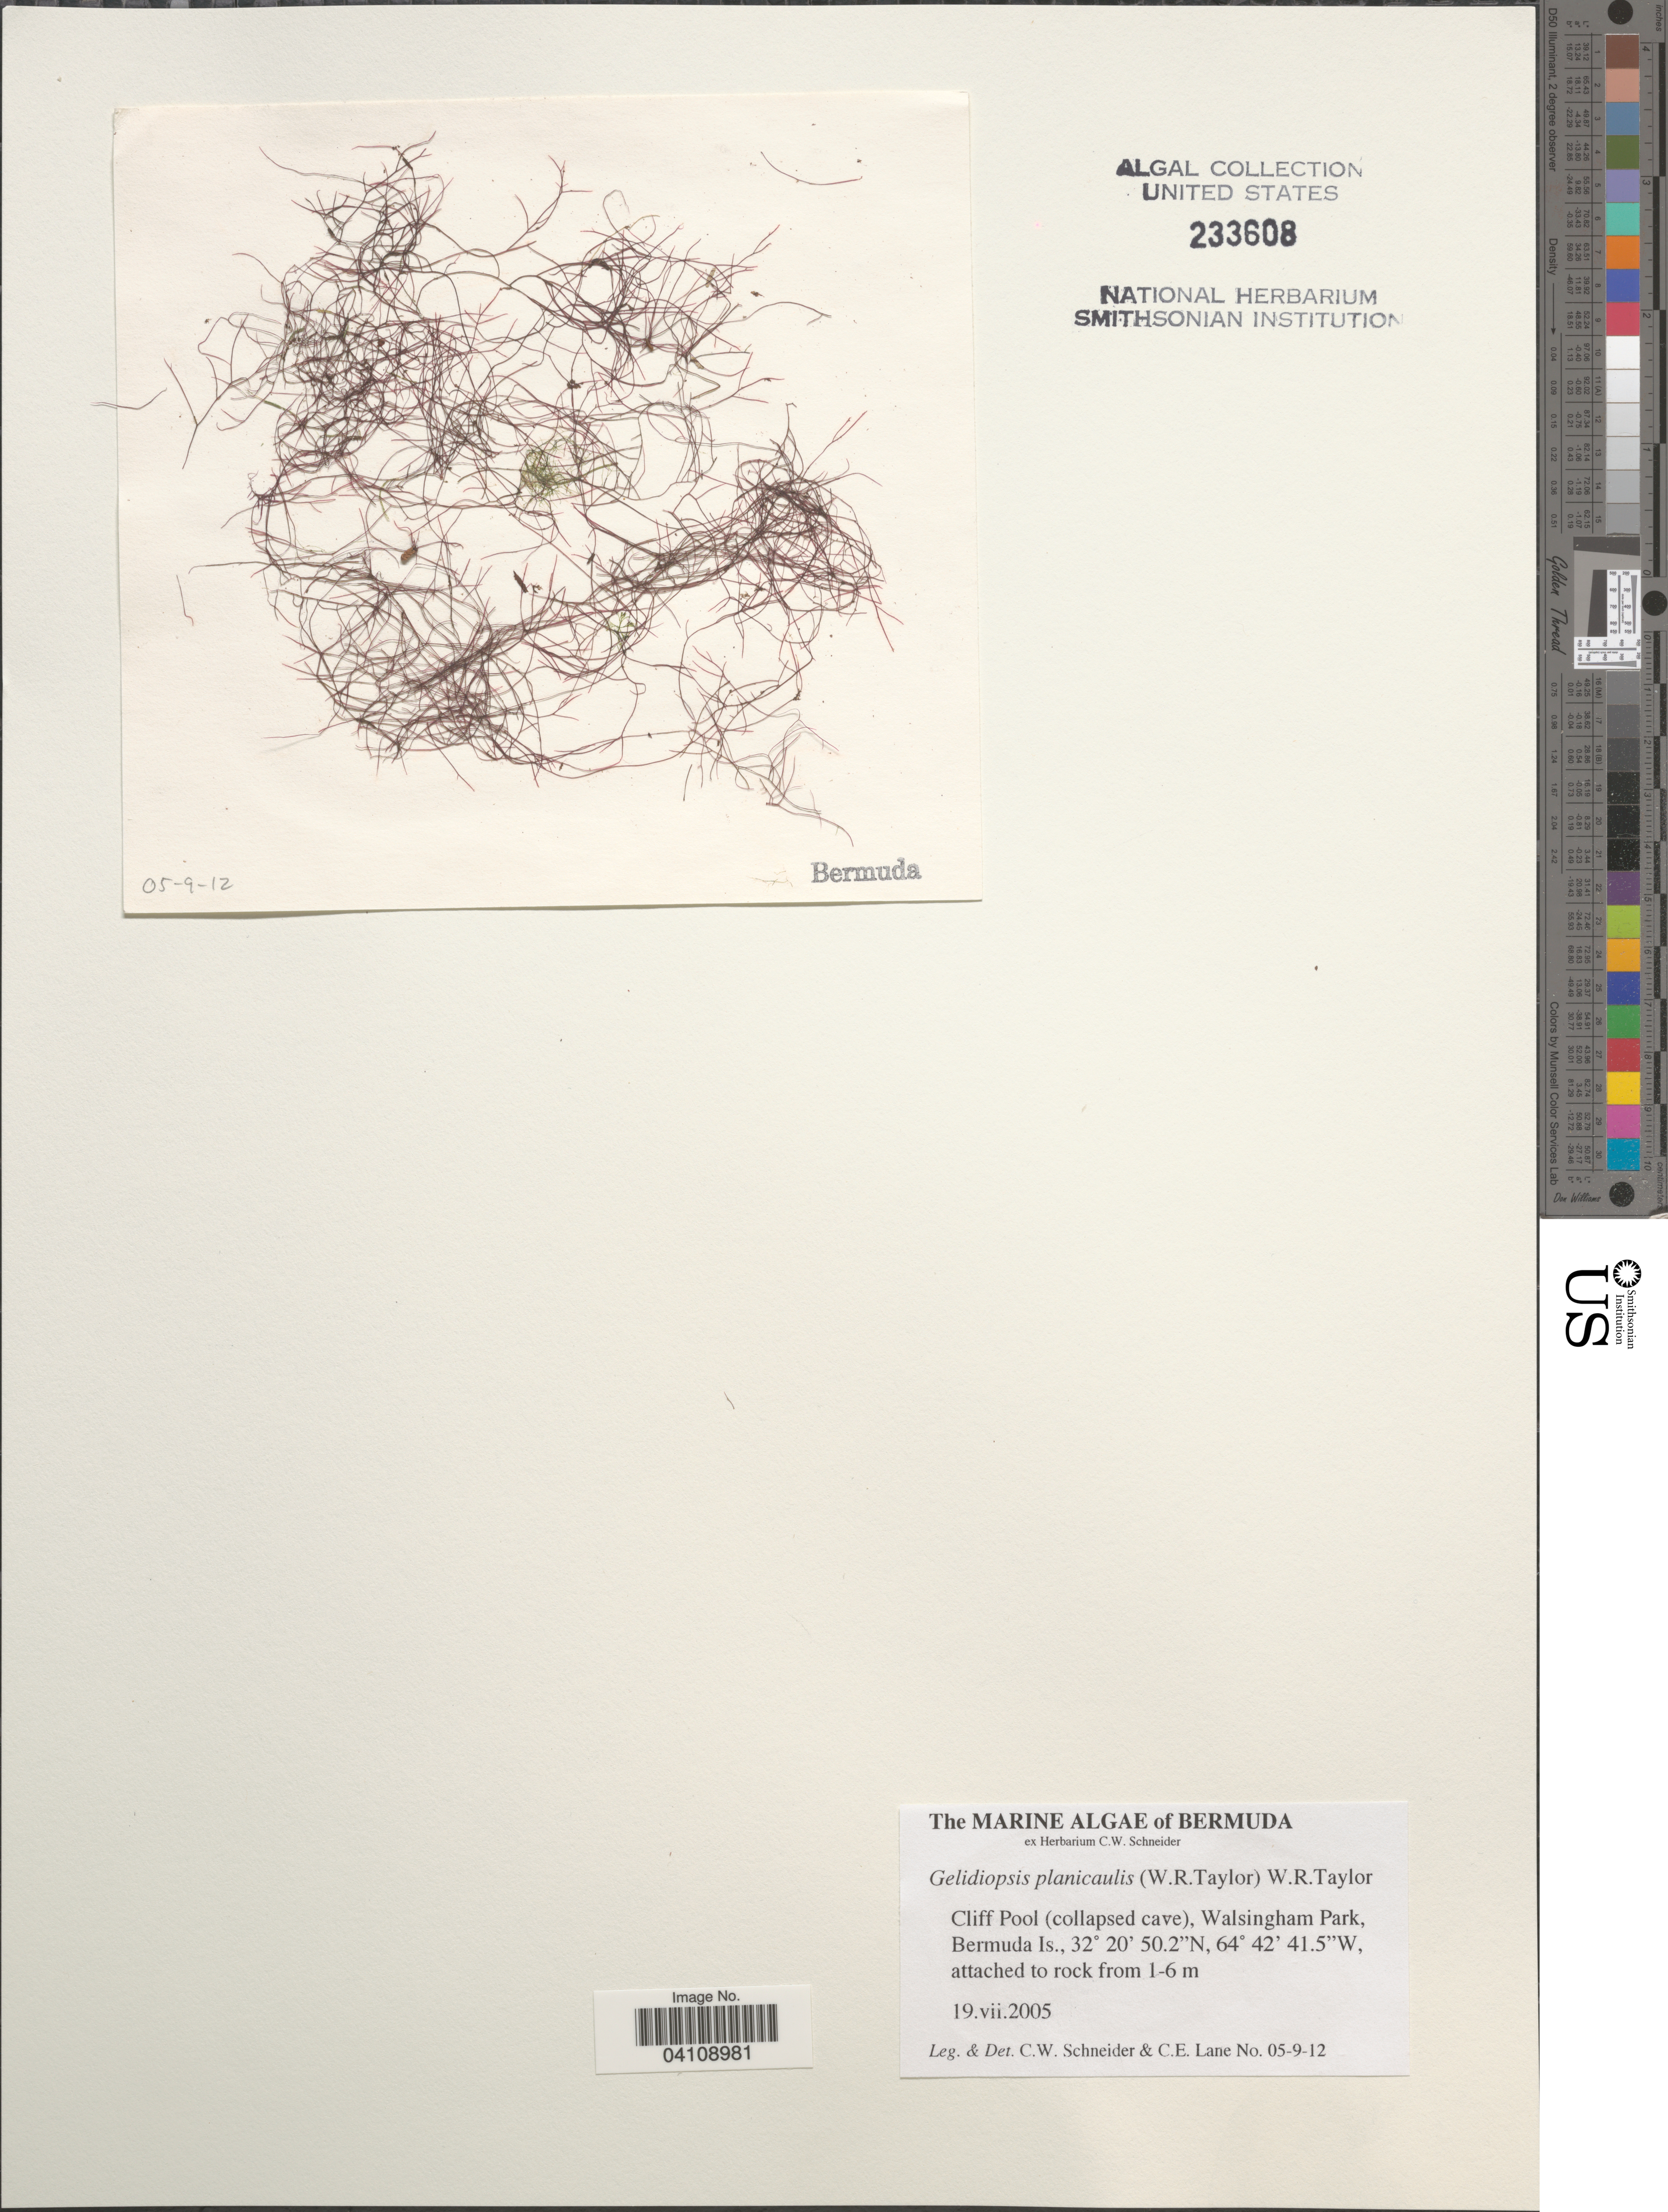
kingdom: Plantae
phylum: Rhodophyta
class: Florideophyceae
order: Rhodymeniales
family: Lomentariaceae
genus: Ceratodictyon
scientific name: Ceratodictyon planicaule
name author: (W.R. Taylor) M.J. Wynne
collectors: C. W.Schneider & C. E. Lane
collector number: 05-9-12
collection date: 2005-07-19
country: Bermuda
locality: Cliff Pool (collapsed cave), Walsingham Park, Bermuda Is.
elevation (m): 1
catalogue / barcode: US 233608